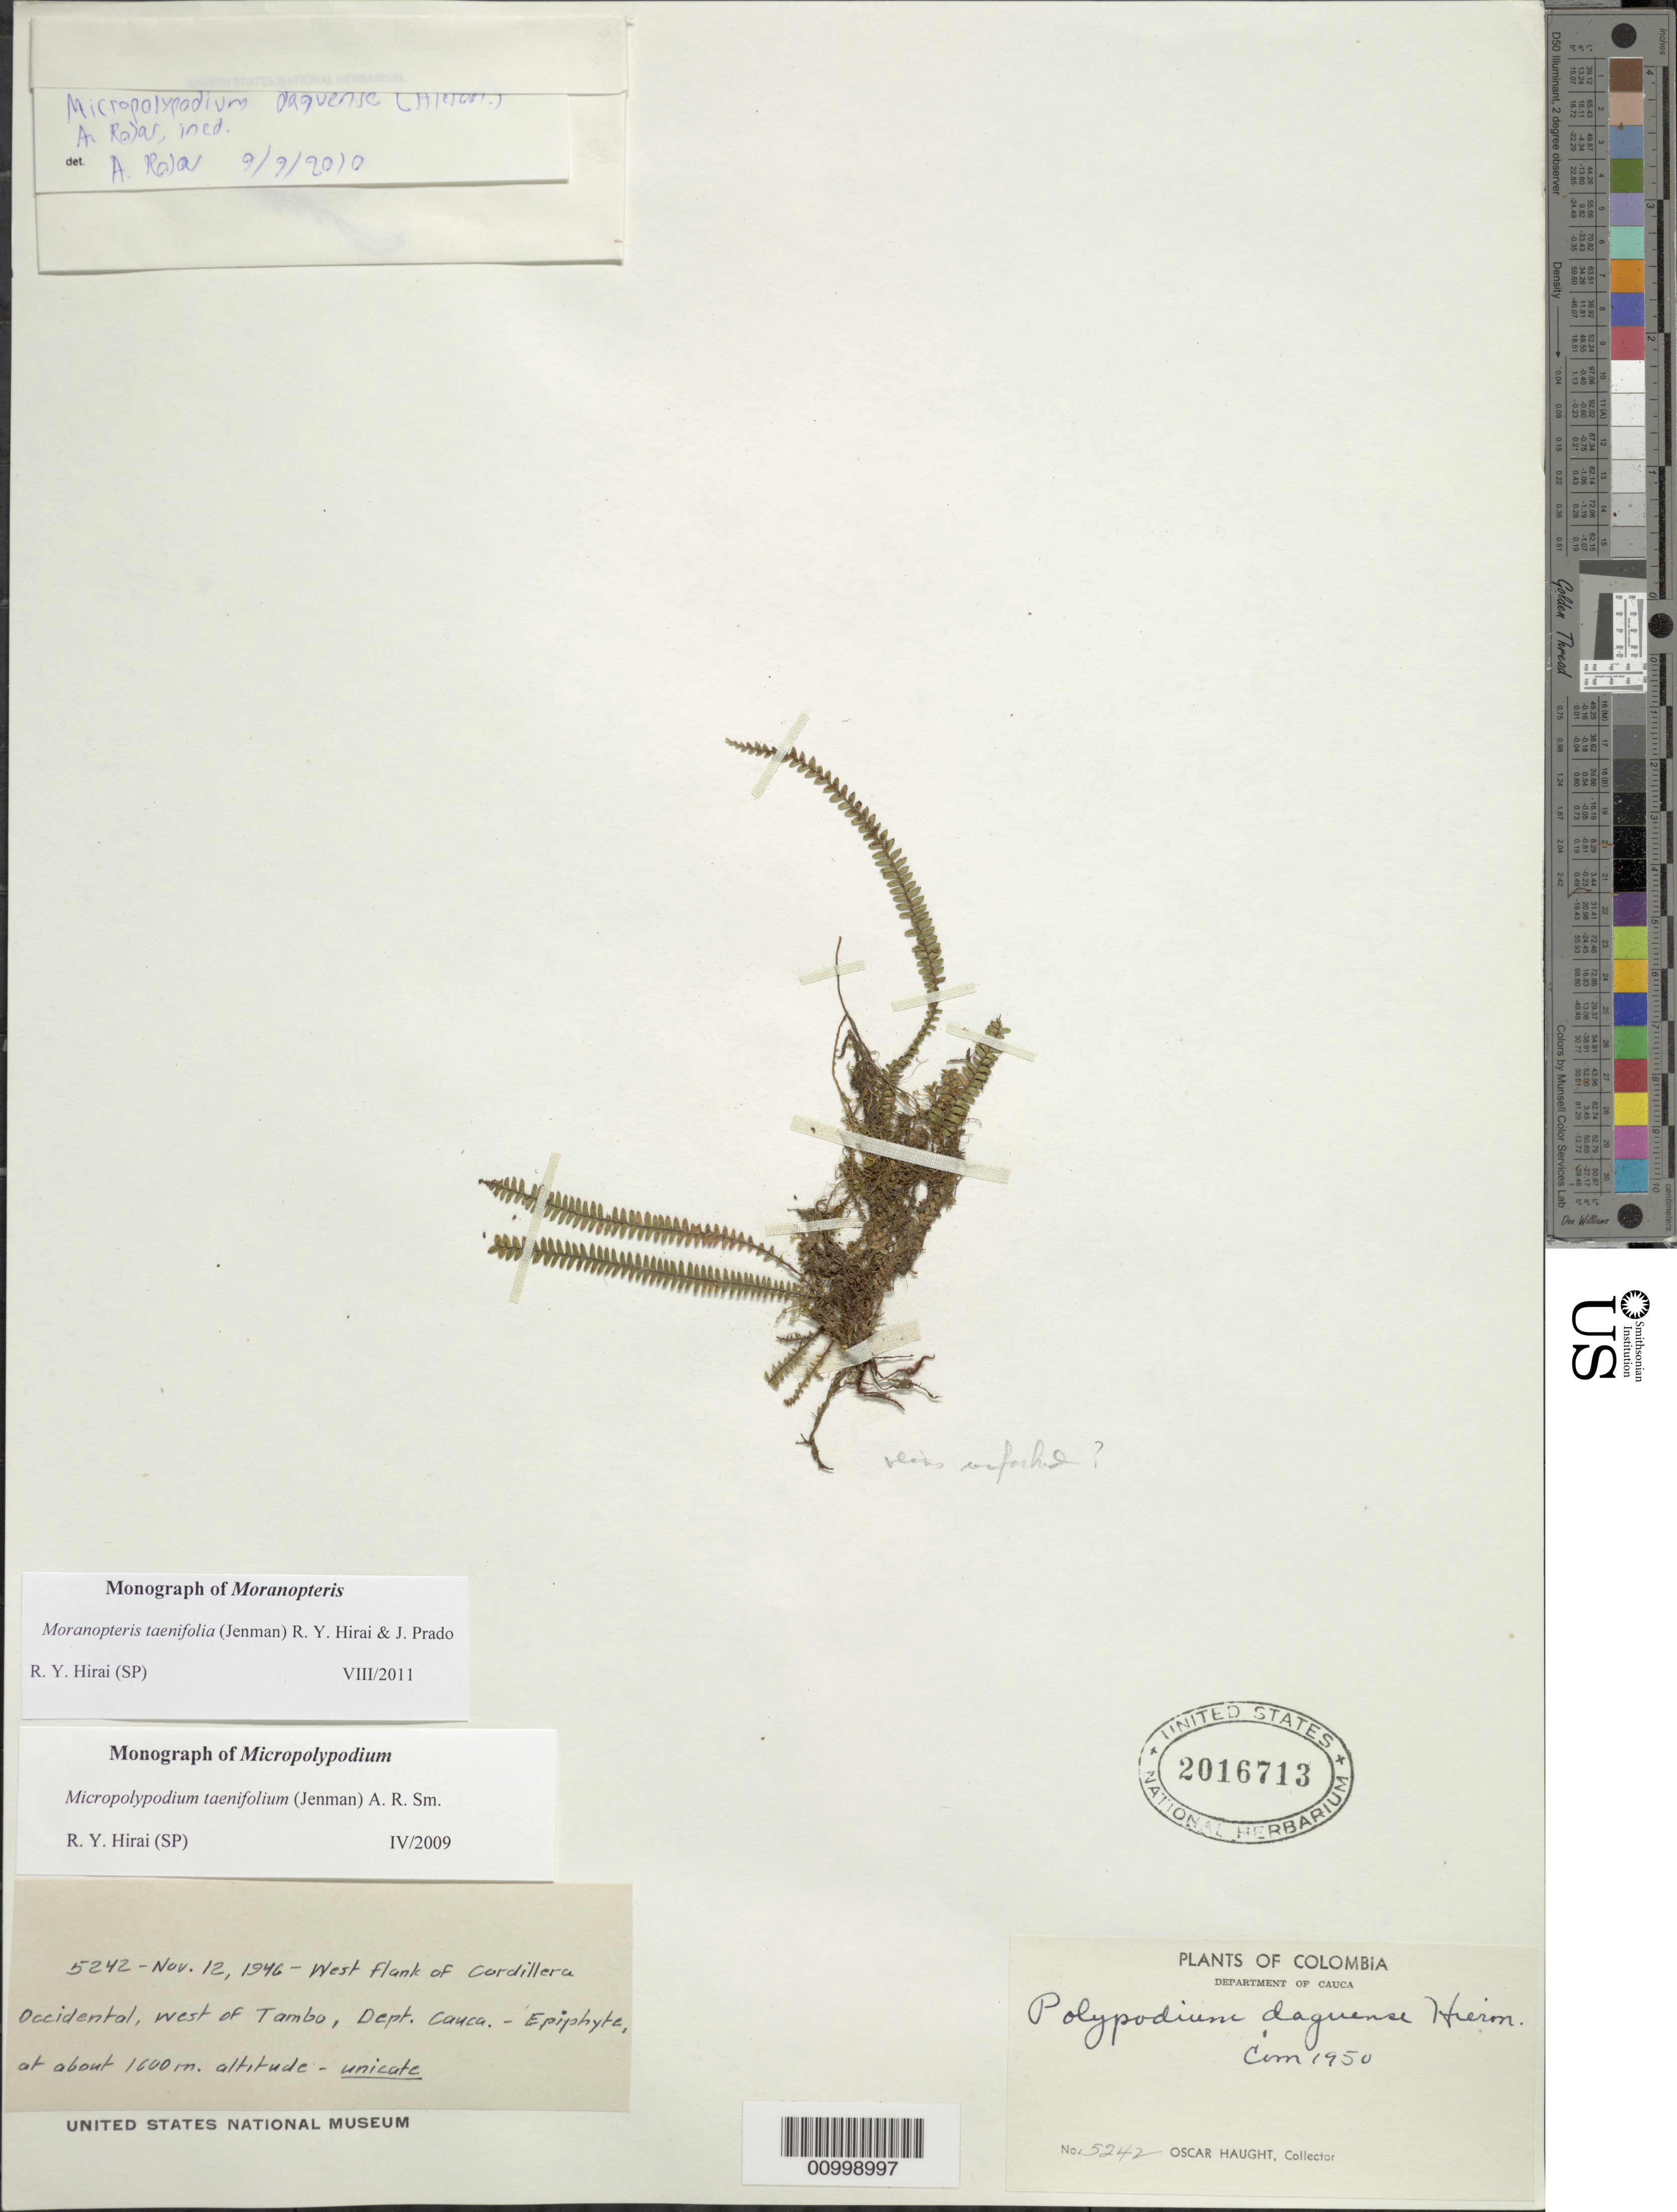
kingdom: Plantae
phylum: Tracheophyta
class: Polypodiopsida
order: Polypodiales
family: Polypodiaceae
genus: Moranopteris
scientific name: Moranopteris taenifolia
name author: (Jenman) R. Y. Hirai & J. Prado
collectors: O. Haught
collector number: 5242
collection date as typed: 12-Nov-46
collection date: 1946-11-12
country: Colombia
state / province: Cauca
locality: W flank of Cordillera Occidental, W of Tambo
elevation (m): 1600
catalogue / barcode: US 2016713